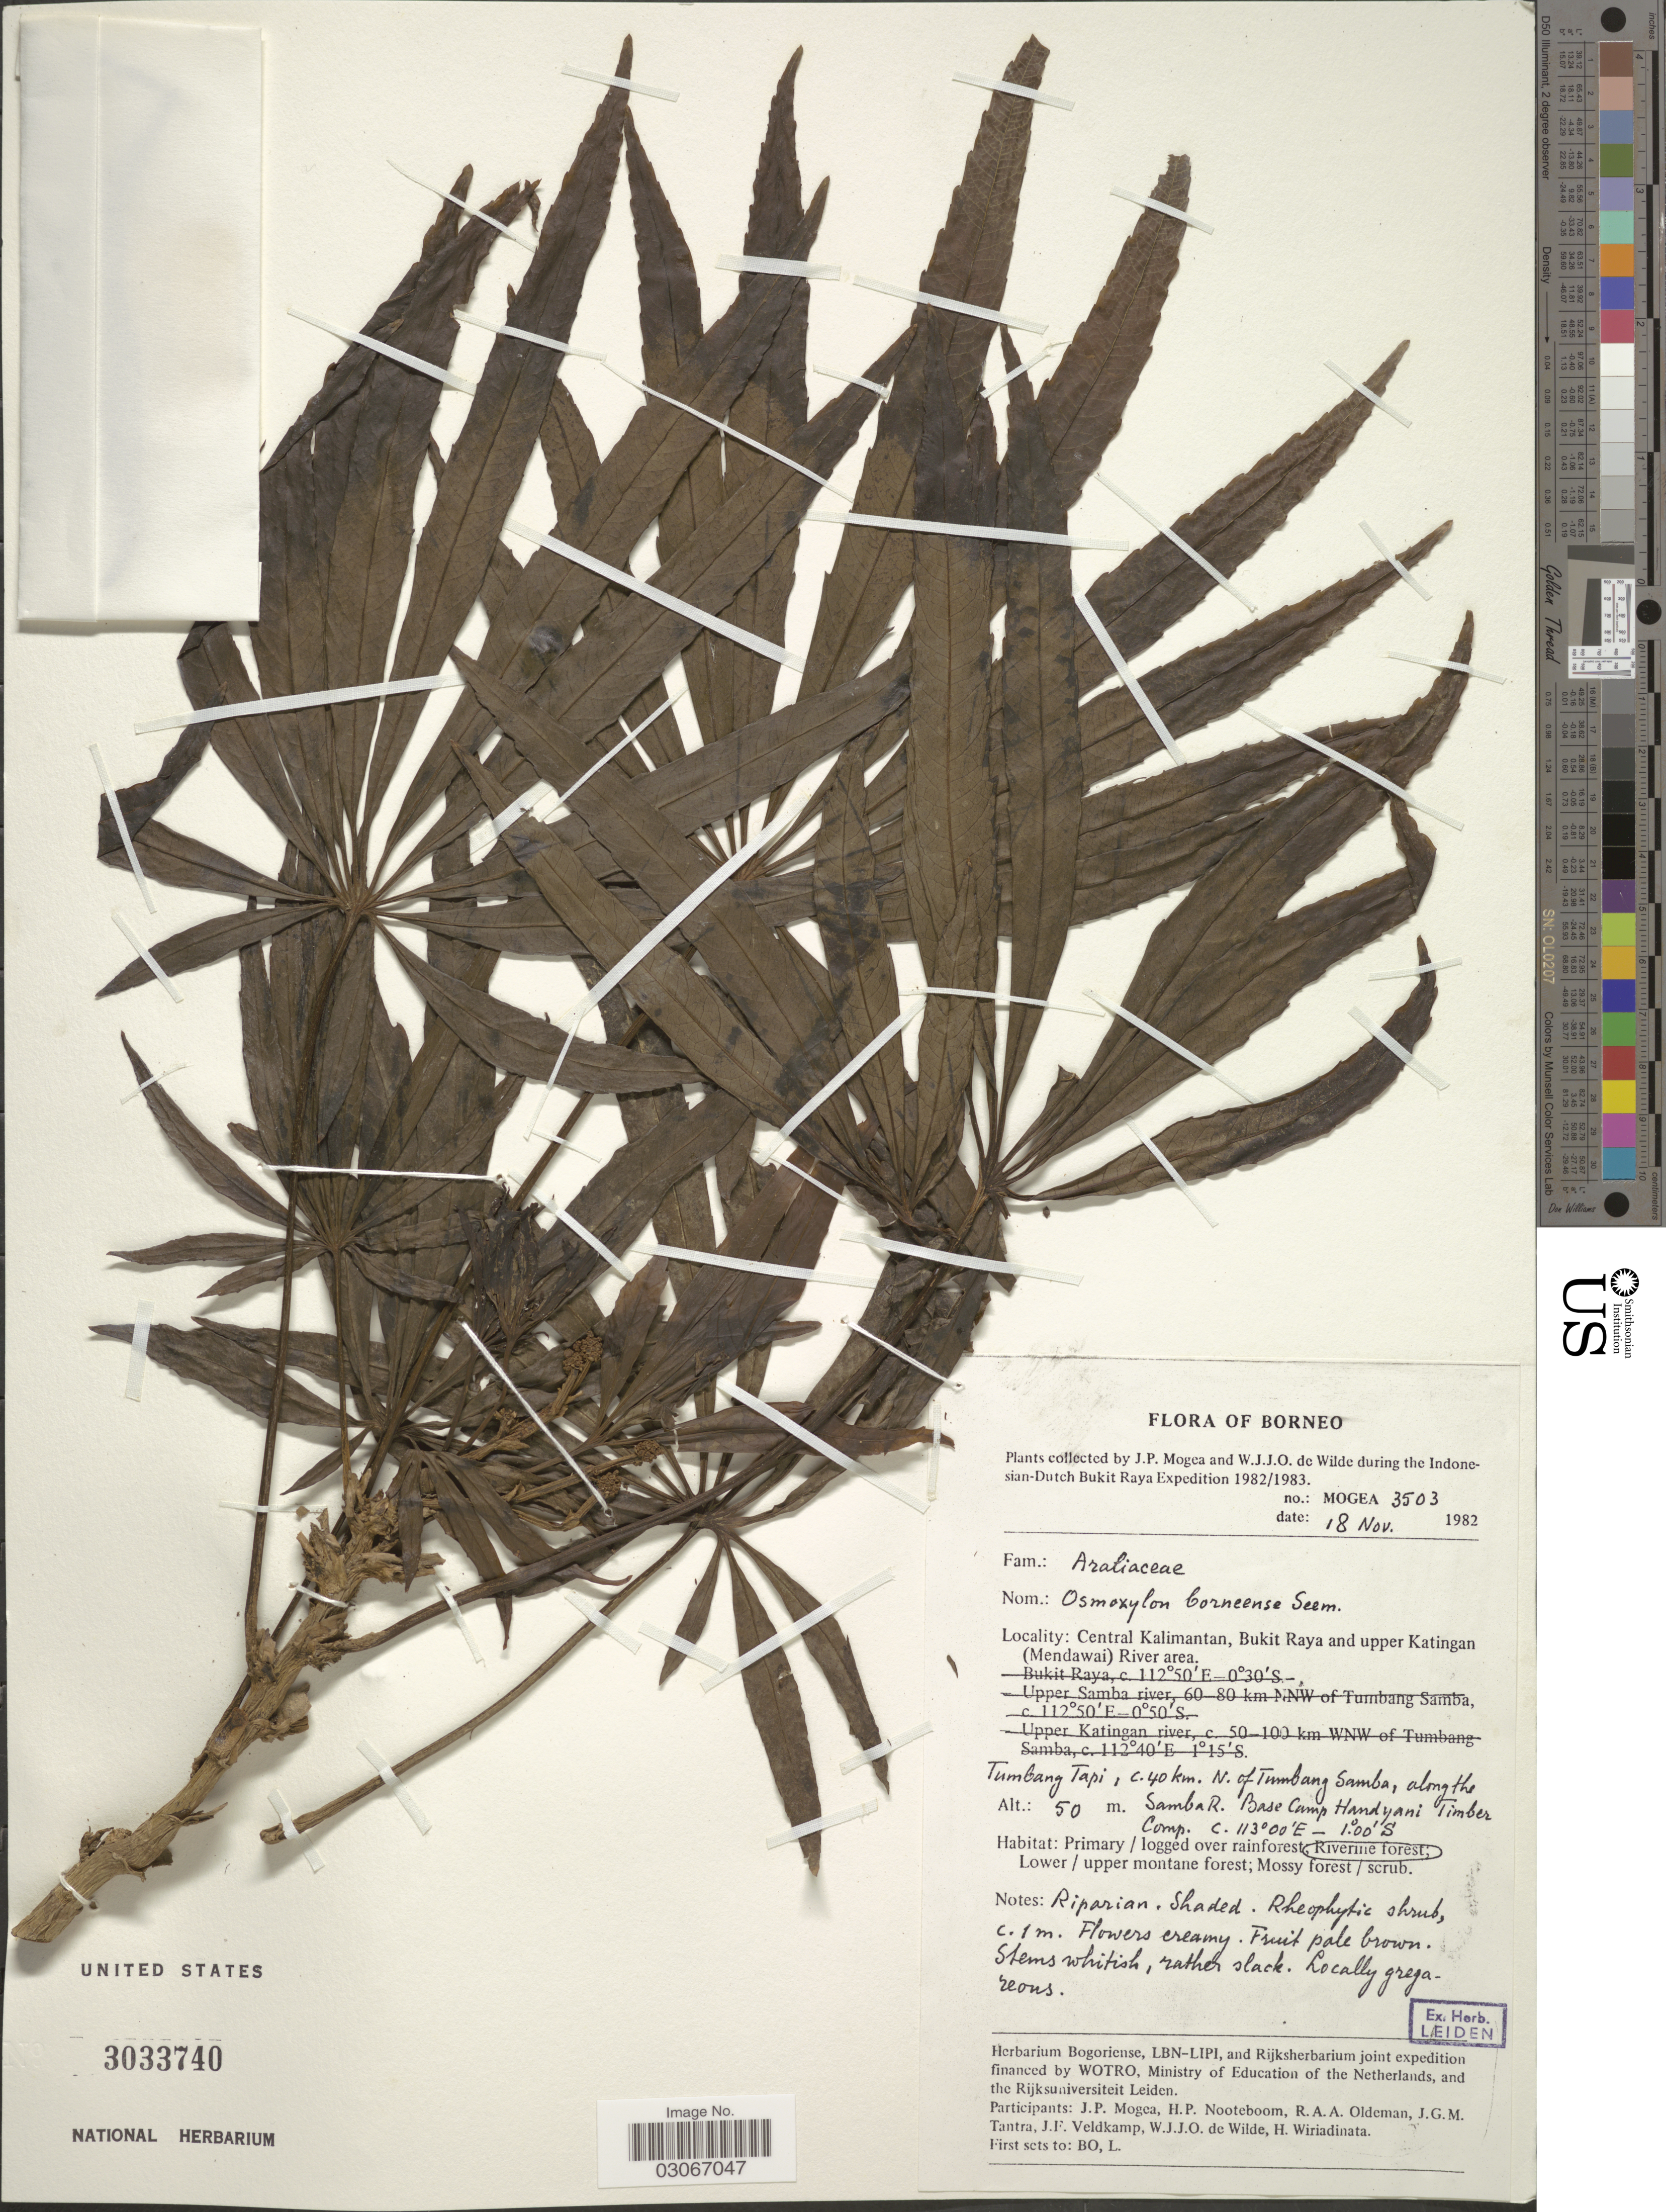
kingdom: Plantae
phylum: Tracheophyta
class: Magnoliopsida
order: Apiales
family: Araliaceae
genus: Osmoxylon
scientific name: Osmoxylon borneense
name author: Seem.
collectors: J. Mogea & W. J. de Wilde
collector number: MOGEA3503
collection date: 1982-11-18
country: Indonesia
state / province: Kalimantan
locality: Borneo. Indonesian-Dutch Bukit Raya. Central Kalimantan, Bukit Raya and upper Katingan (Mendawai) River area. Tumbang Tapi, c. 40 km. N. of Tumbang Samba, along the Samba R. Base Camp Handyani Timber Comp.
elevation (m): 50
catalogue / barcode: US 3033740